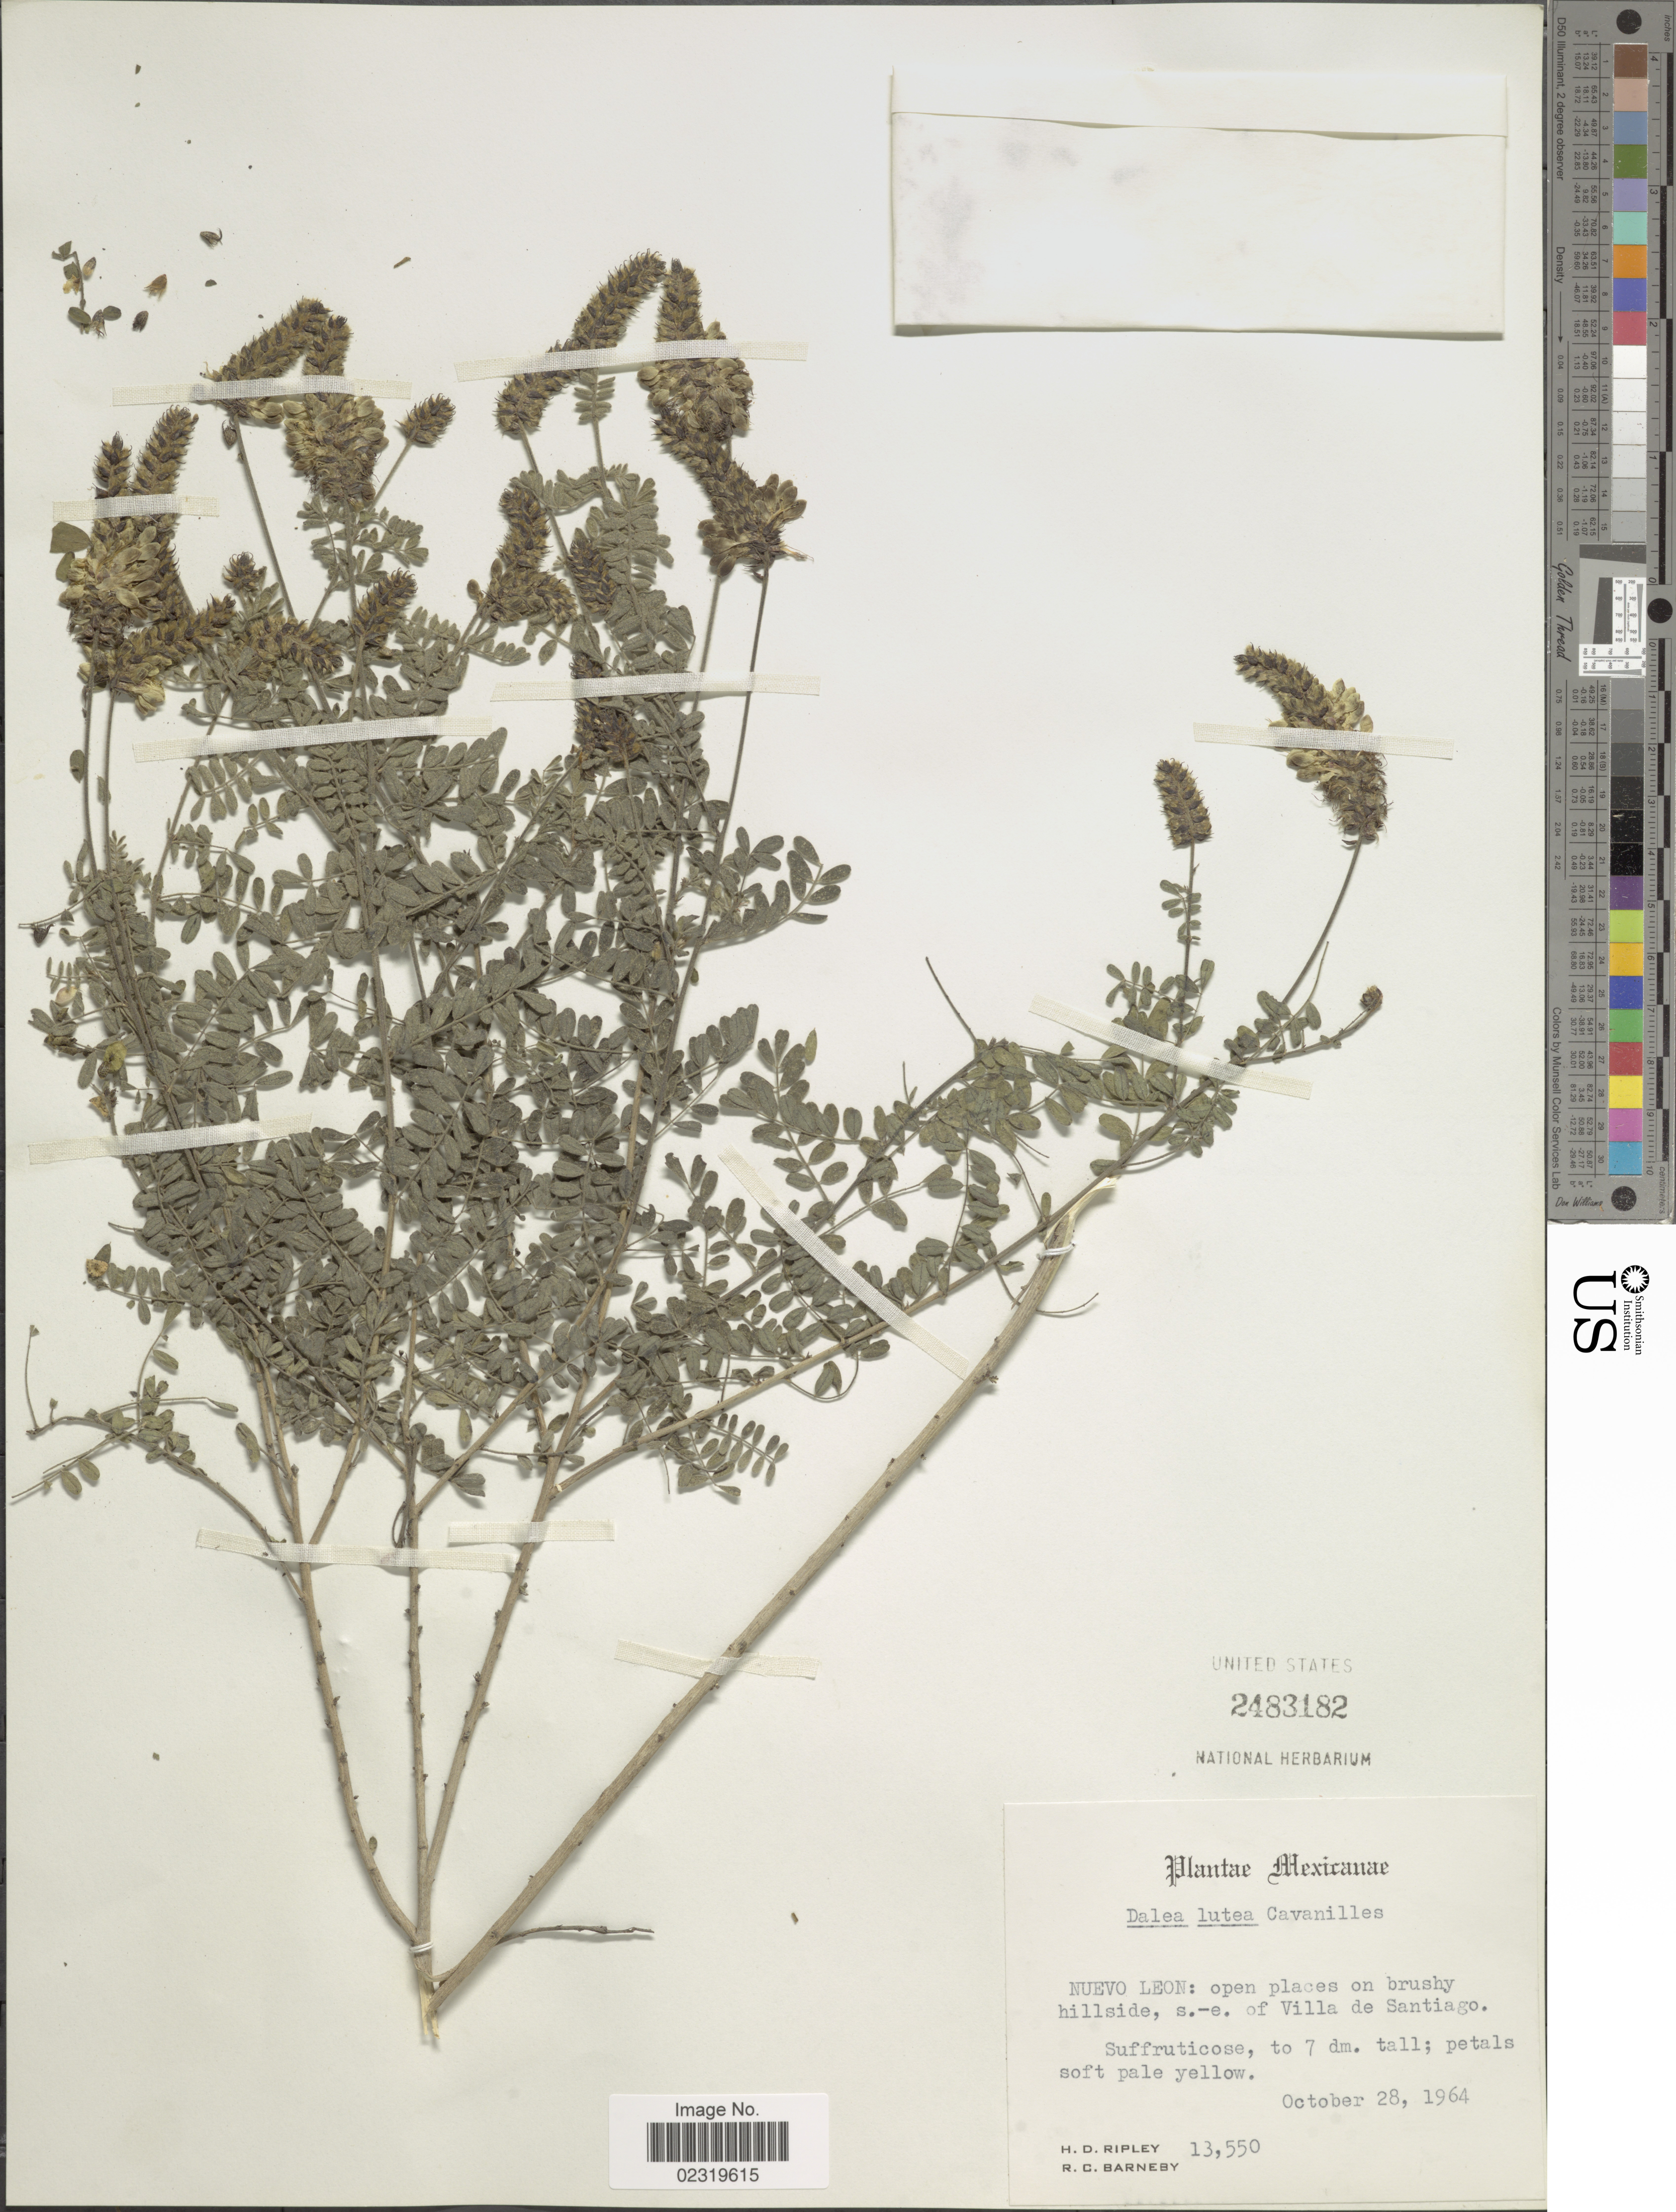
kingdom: Plantae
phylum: Tracheophyta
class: Magnoliopsida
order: Fabales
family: Fabaceae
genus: Dalea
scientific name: Dalea lutea var. lutea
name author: (Cav.) Willd.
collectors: H. Ripley & R. C. Barneby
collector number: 13550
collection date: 1964-10-28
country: Mexico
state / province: Nuevo León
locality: S.-e. of Villa de Santiago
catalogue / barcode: US 2483182